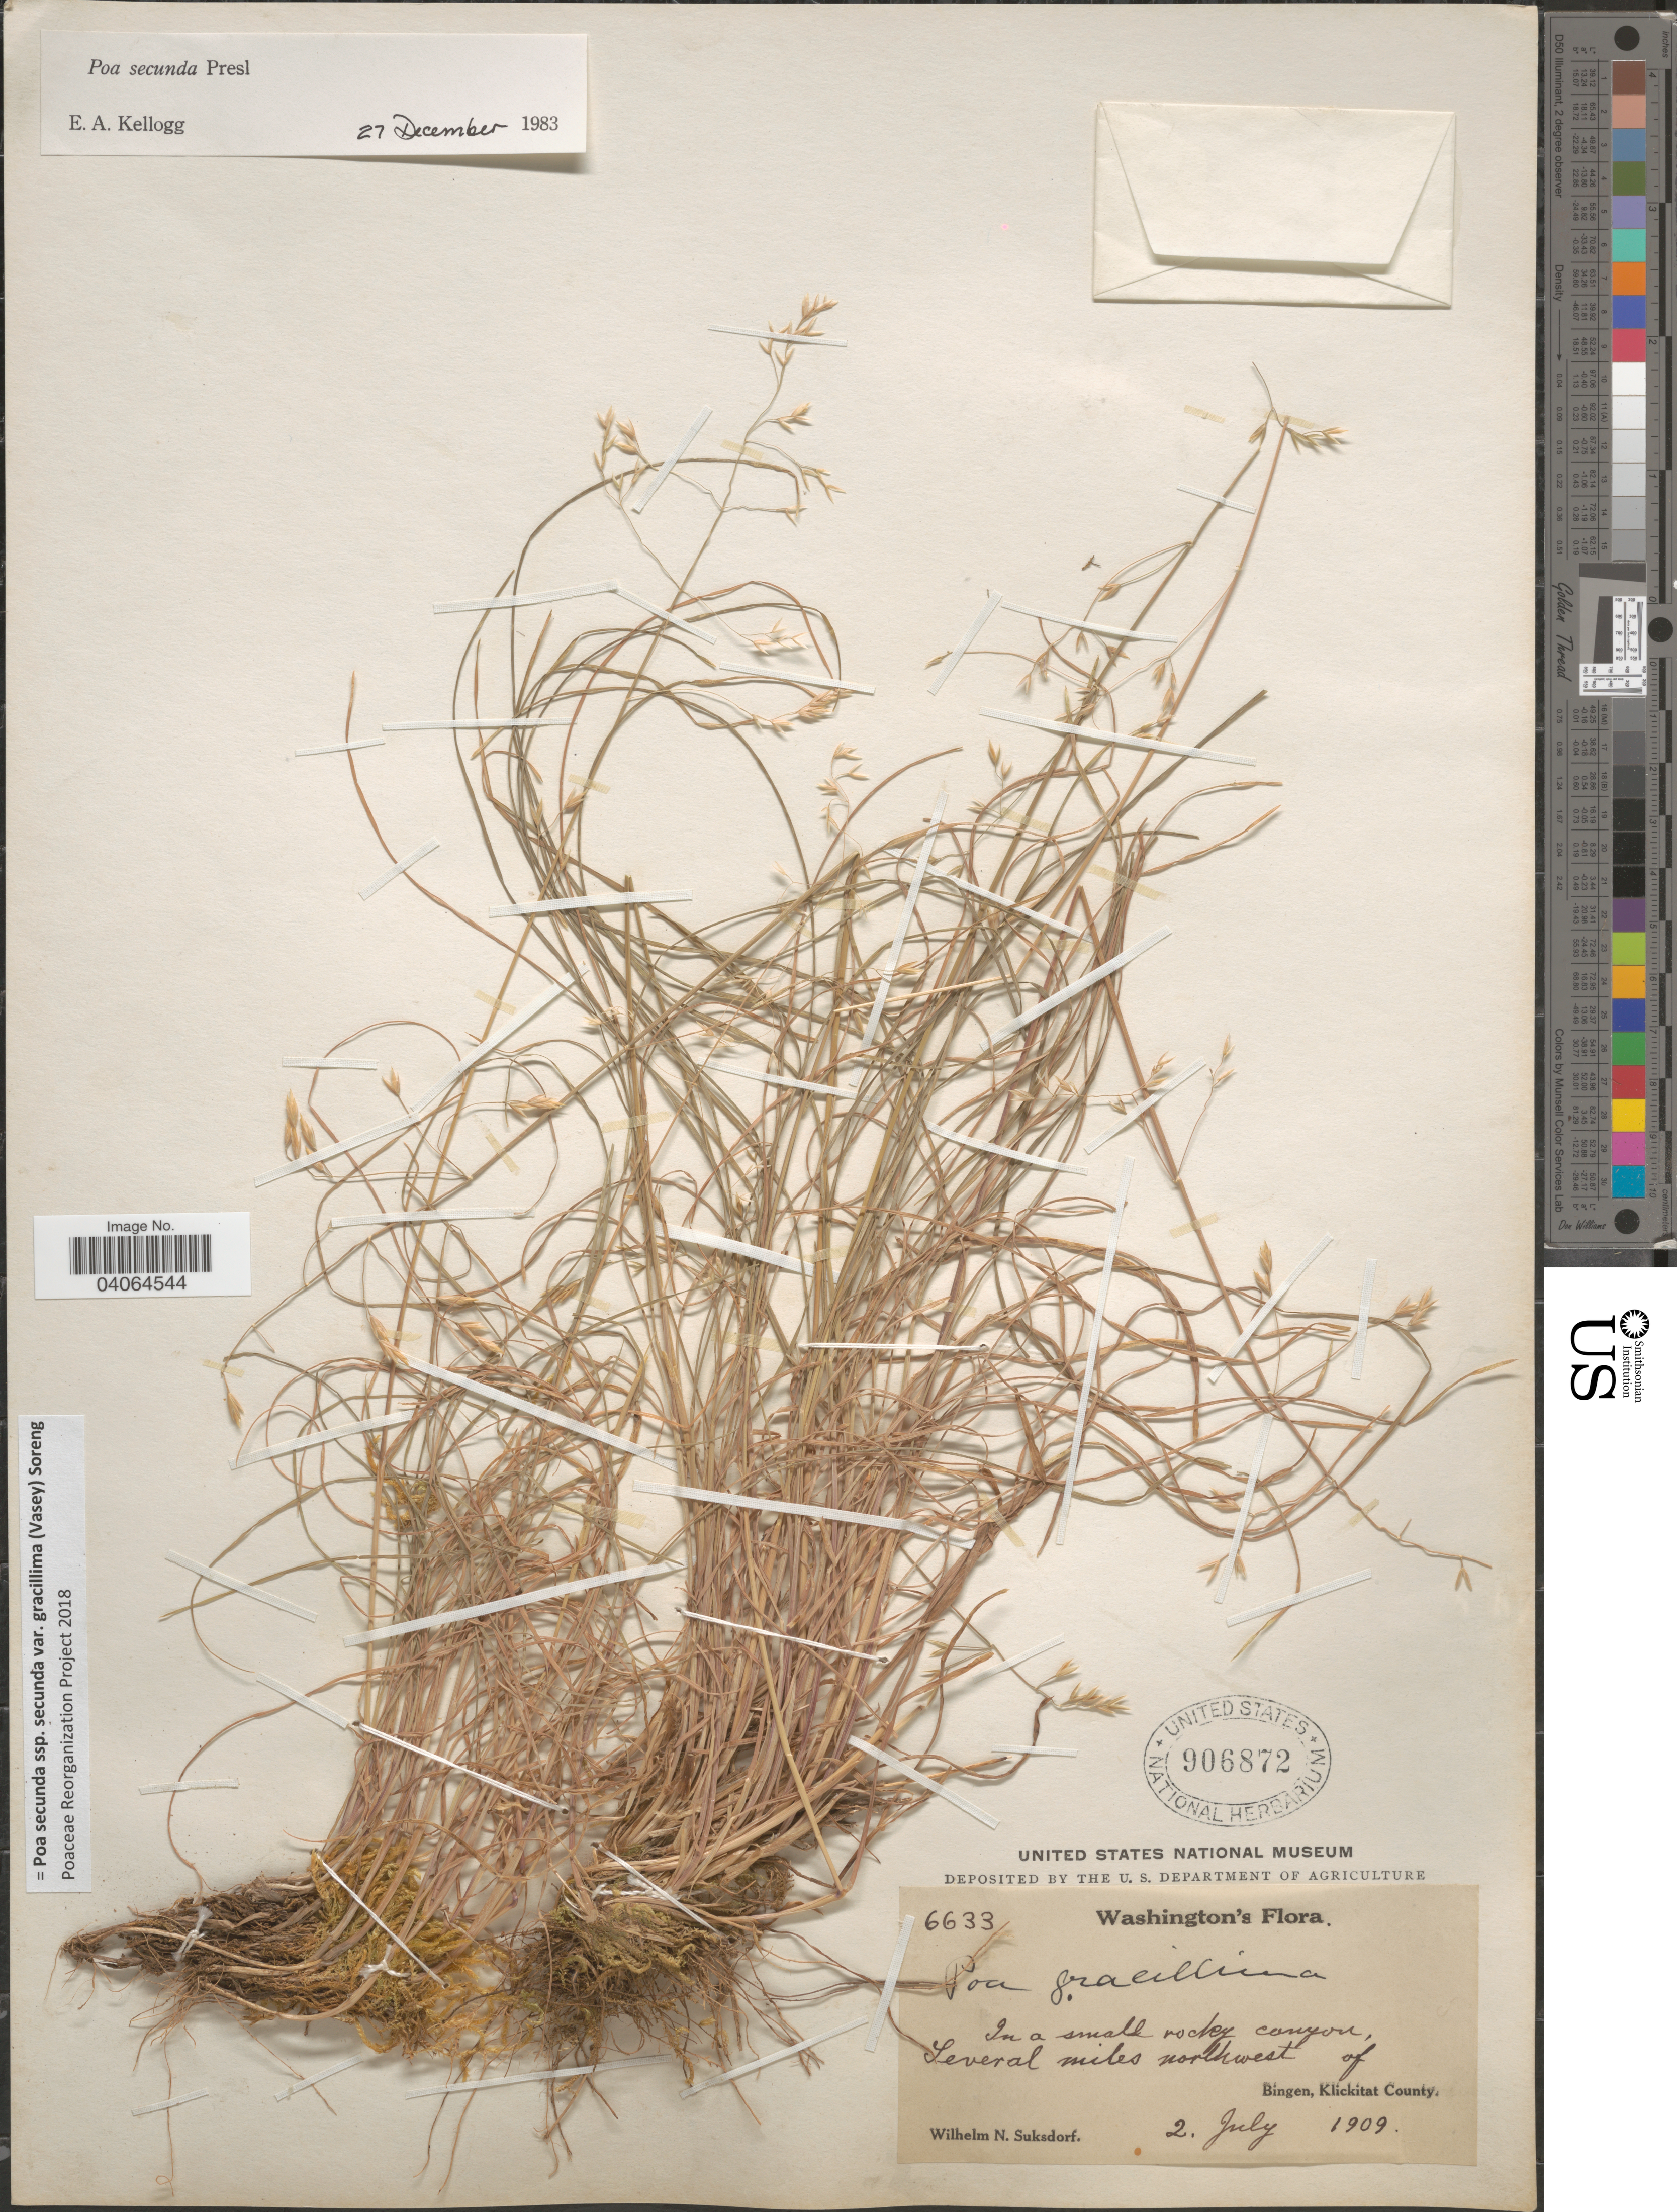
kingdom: Plantae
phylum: Tracheophyta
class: Liliopsida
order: Poales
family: Poaceae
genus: Poa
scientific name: Poa secunda subsp. secunda var. gracillima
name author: (Vasey) Soreng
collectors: W. N. Suksdorf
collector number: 6633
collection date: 1909-07-02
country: United States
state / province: Washington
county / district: Klickitat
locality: In a small rocky canyon, Several miles northwest of Bingen, Klickitat County.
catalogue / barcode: US 906872